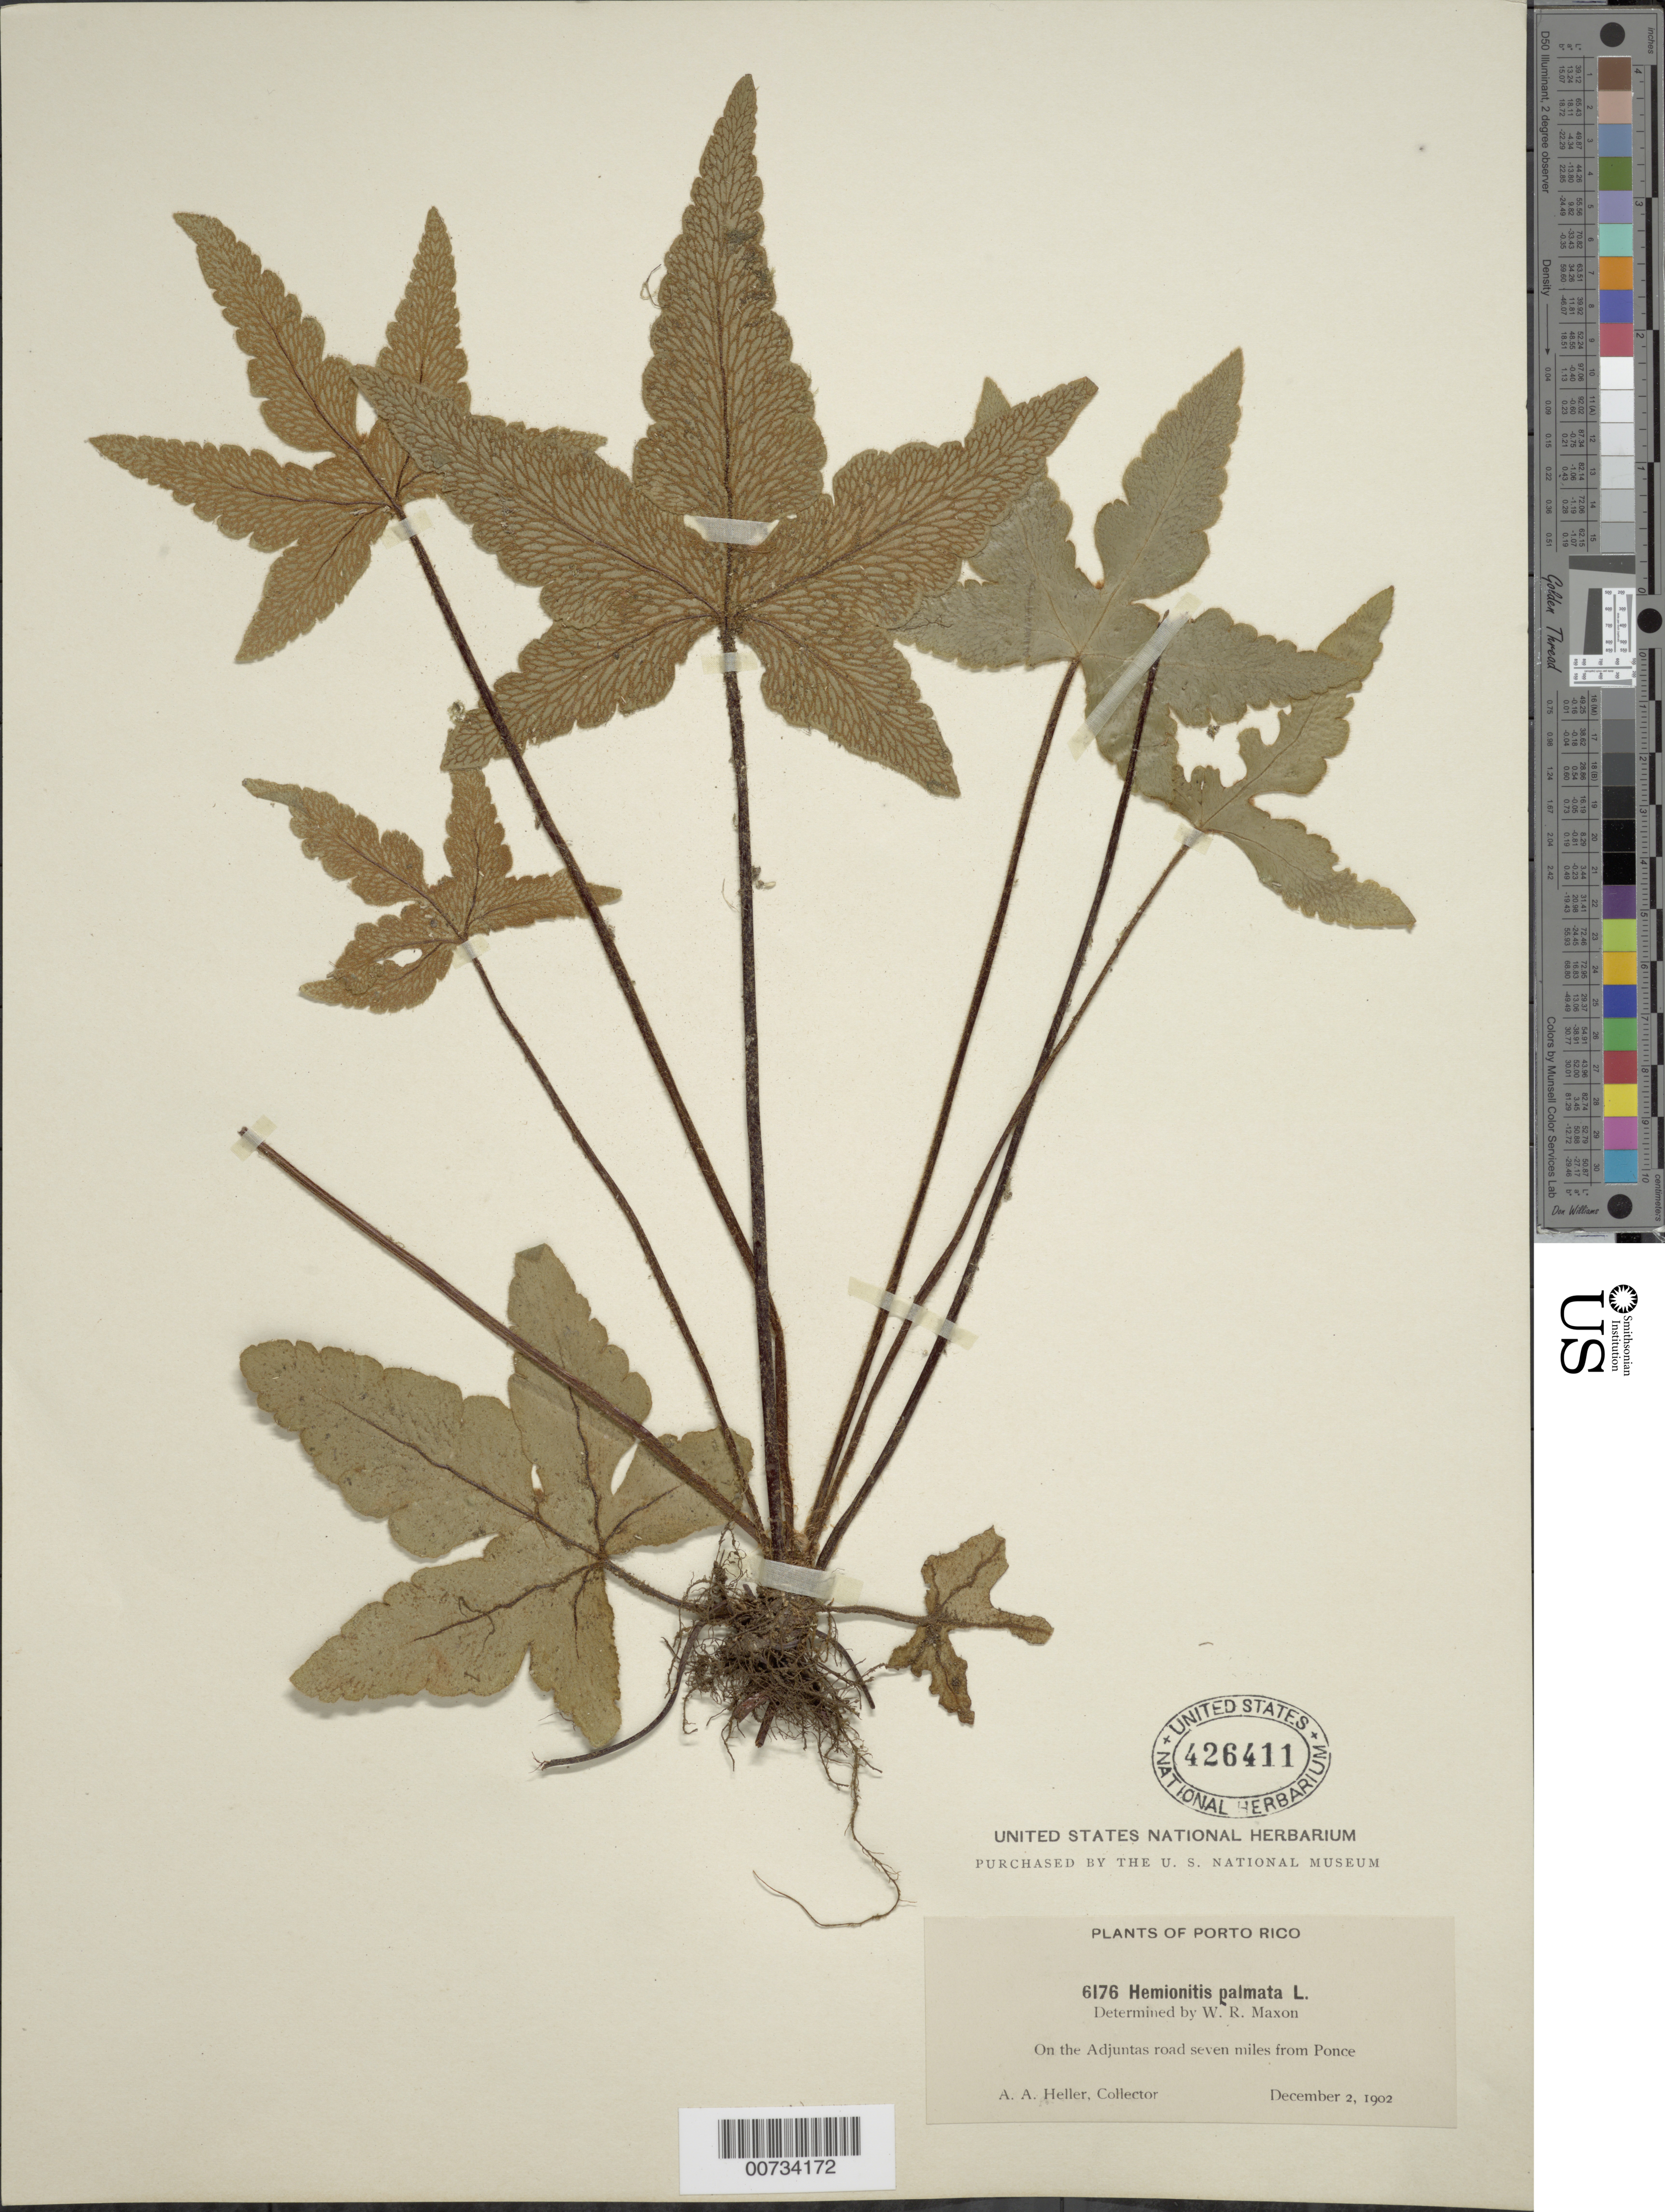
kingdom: Plantae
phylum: Tracheophyta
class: Polypodiopsida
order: Polypodiales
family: Pteridaceae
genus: Hemionitis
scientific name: Hemionitis palmata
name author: L.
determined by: Maxon, W. R.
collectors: A. A. Heller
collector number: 6176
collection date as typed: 02 Dec 1902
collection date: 1902-12-02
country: Puerto Rico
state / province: Ponce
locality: Ponce, on the Adjuntas Road 7 mi from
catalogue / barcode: US 426411